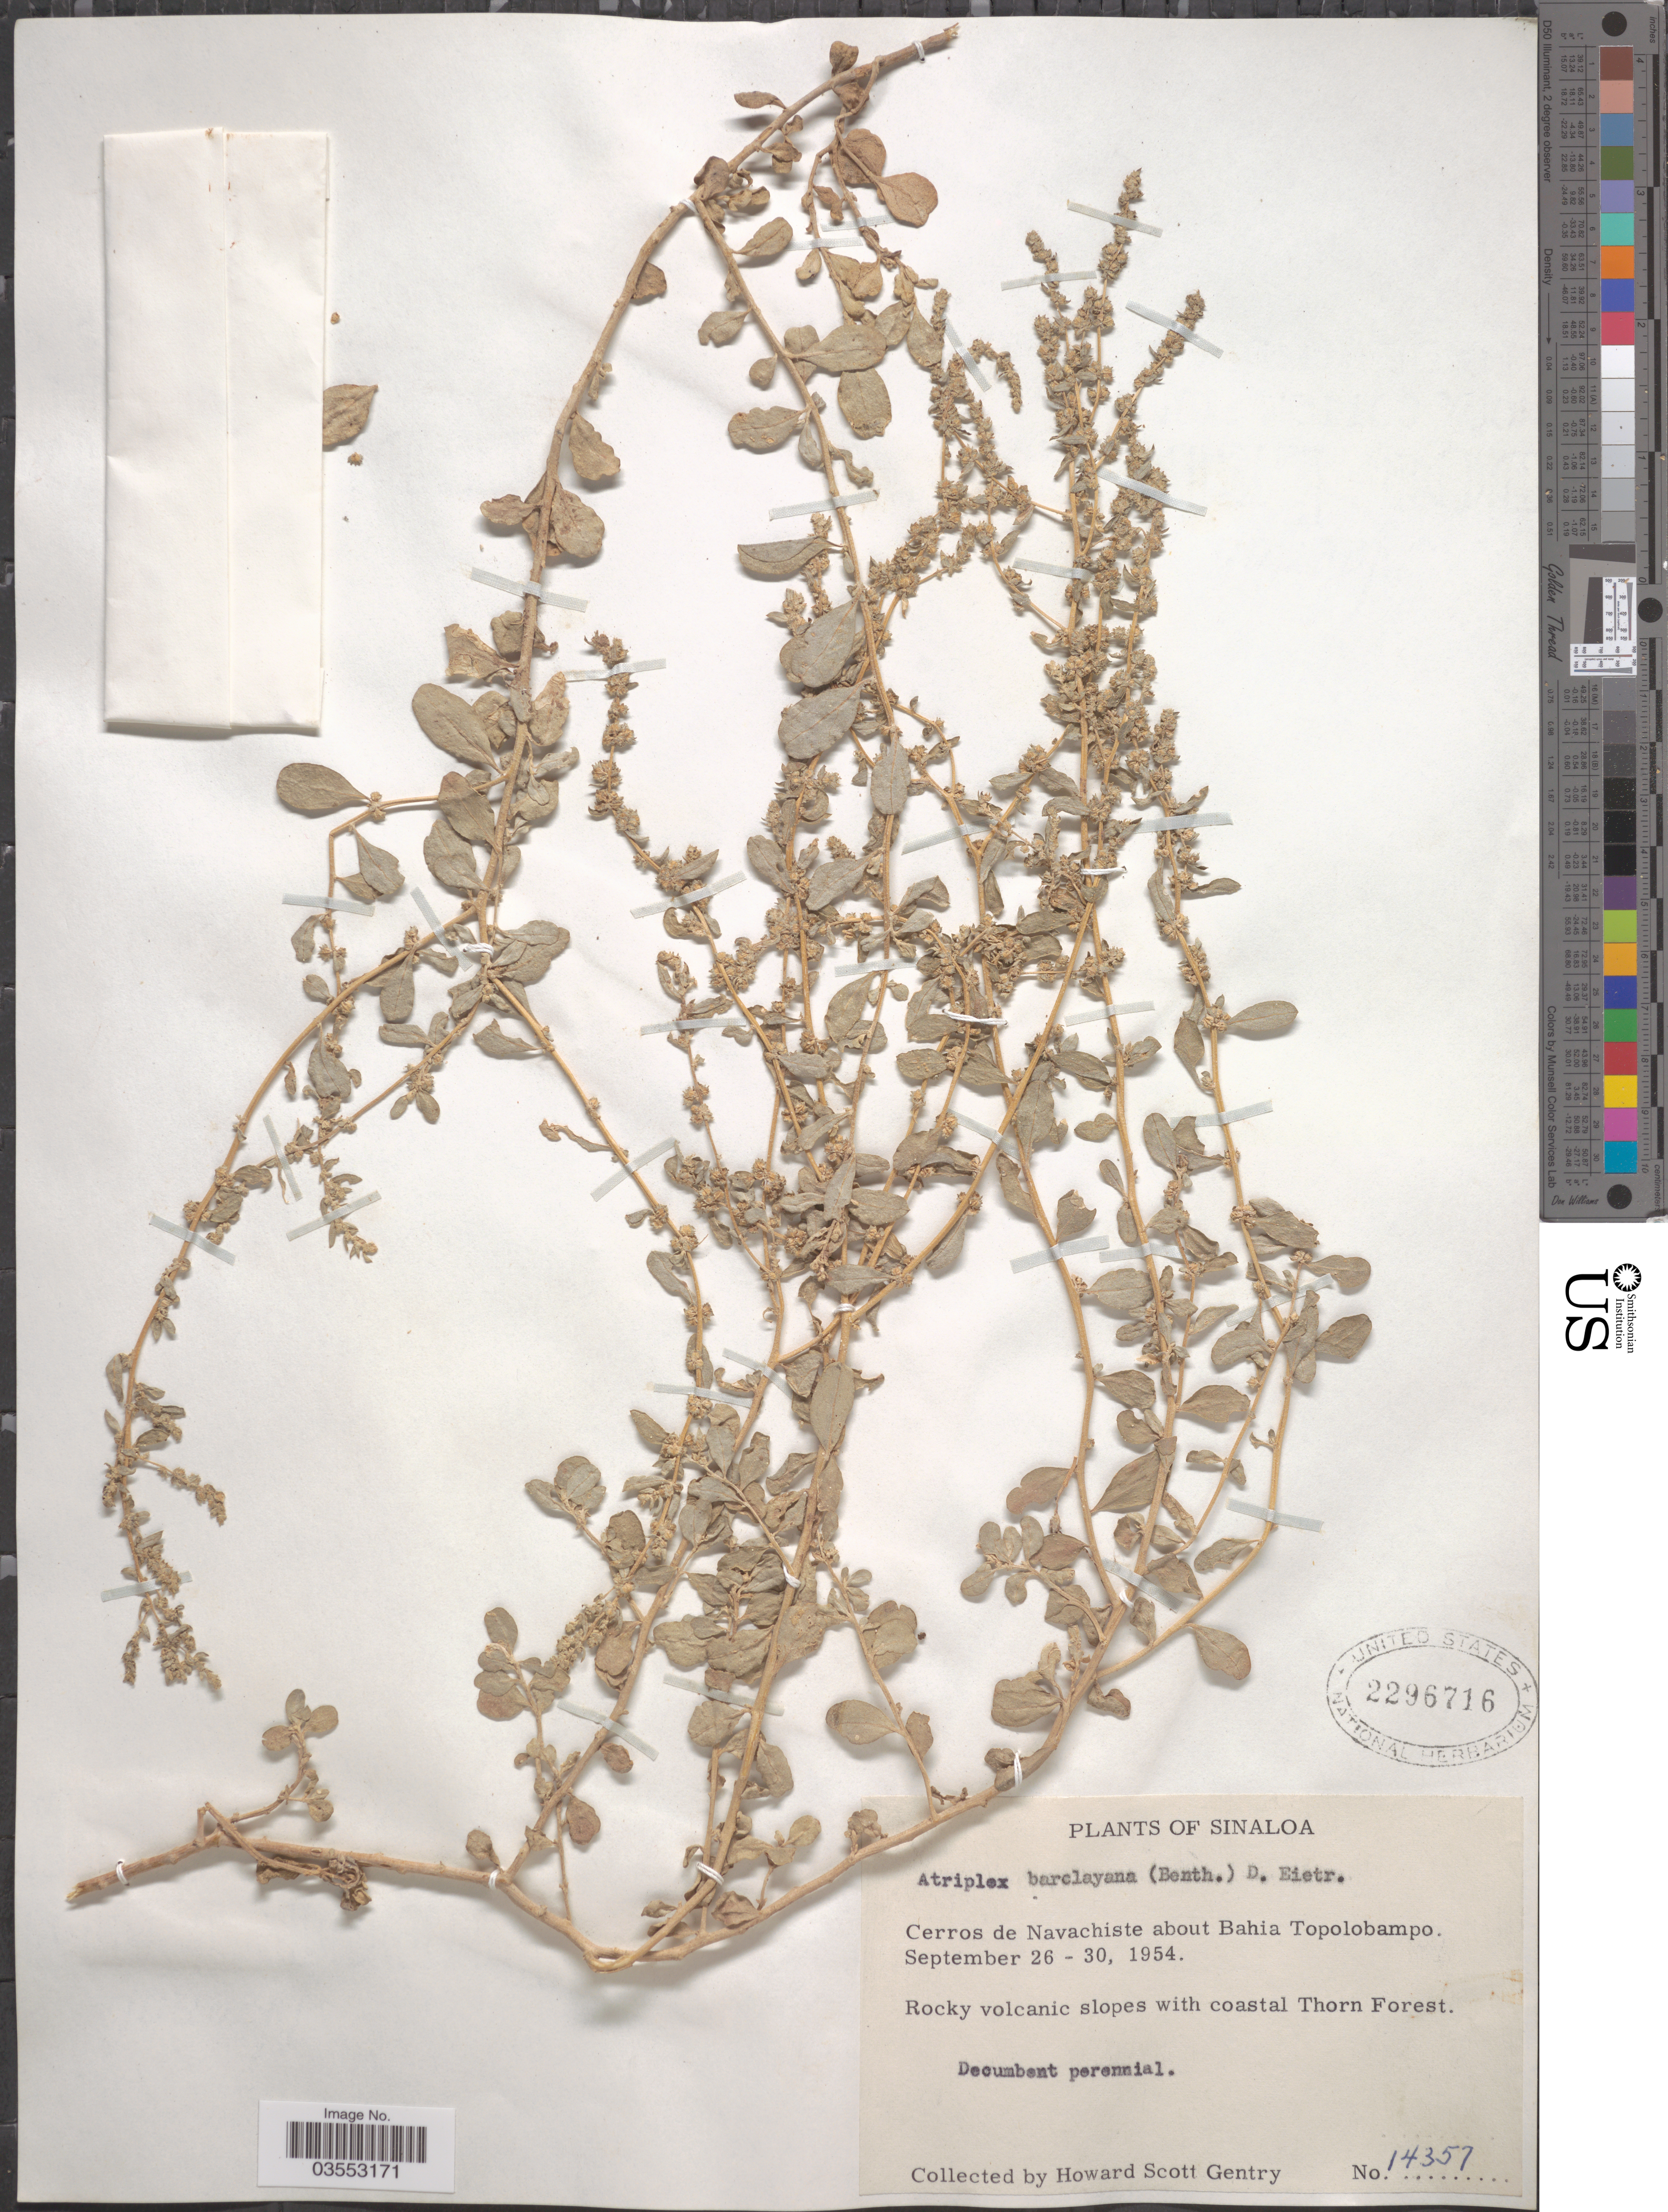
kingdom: Plantae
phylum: Tracheophyta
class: Magnoliopsida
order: Caryophyllales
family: Amaranthaceae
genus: Atriplex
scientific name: Atriplex barclayana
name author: (Benth.) D. Dietr.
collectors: H. S. Gentry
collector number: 14357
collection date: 1954-09-26/1954-09-30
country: Mexico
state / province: Sinaloa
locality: Cerros de Navachiste about Bahia Topolobampo. Rocky volcanic slopes with coastal Thorn Forest.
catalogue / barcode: US 2296716